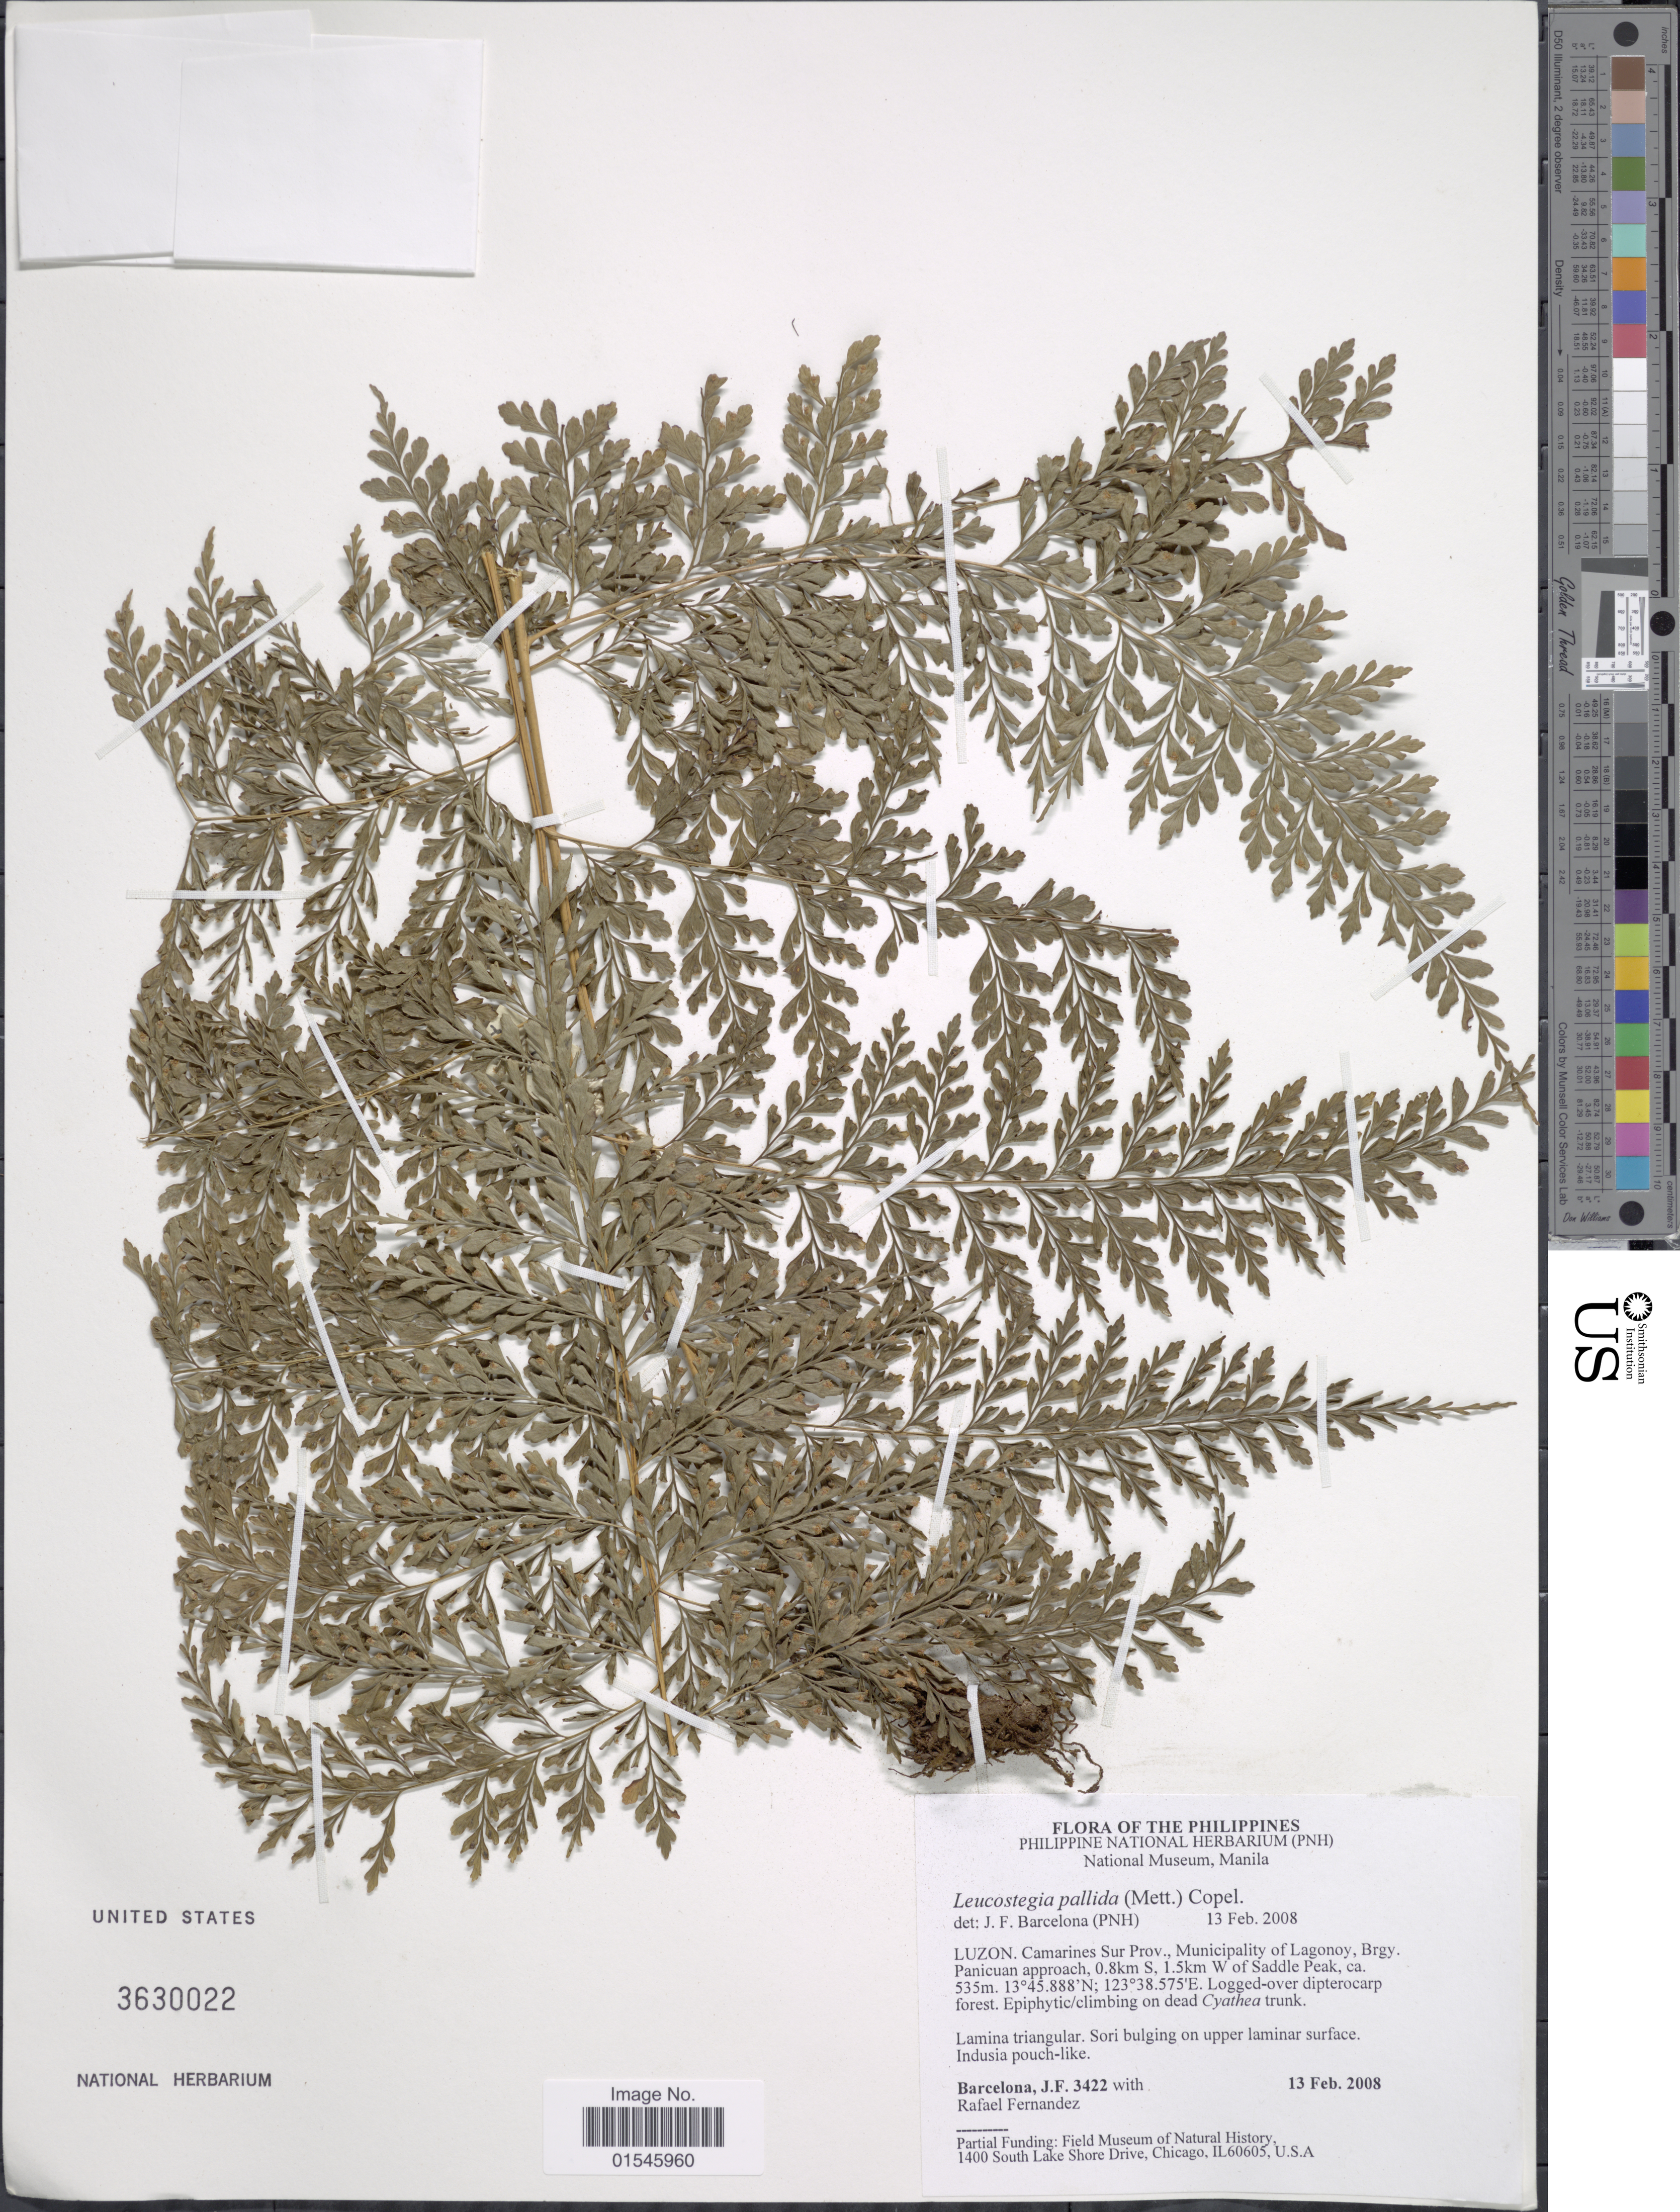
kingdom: Plantae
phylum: Tracheophyta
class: Polypodiopsida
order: Polypodiales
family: Hypodematiaceae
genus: Leucostegia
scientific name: Leucostegia pallida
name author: (Mett. ex Kuhn) Copel.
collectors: J. F. Barcelona & R. Fernandez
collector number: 3422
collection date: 2008-02-13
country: Philippines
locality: Luzon. Camarines Sur Prov., Municipality of Lagonoy, Brgy Panicuan approach, 0.8km S, 1.5km of Saddle Peak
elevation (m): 535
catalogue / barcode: US 3630022